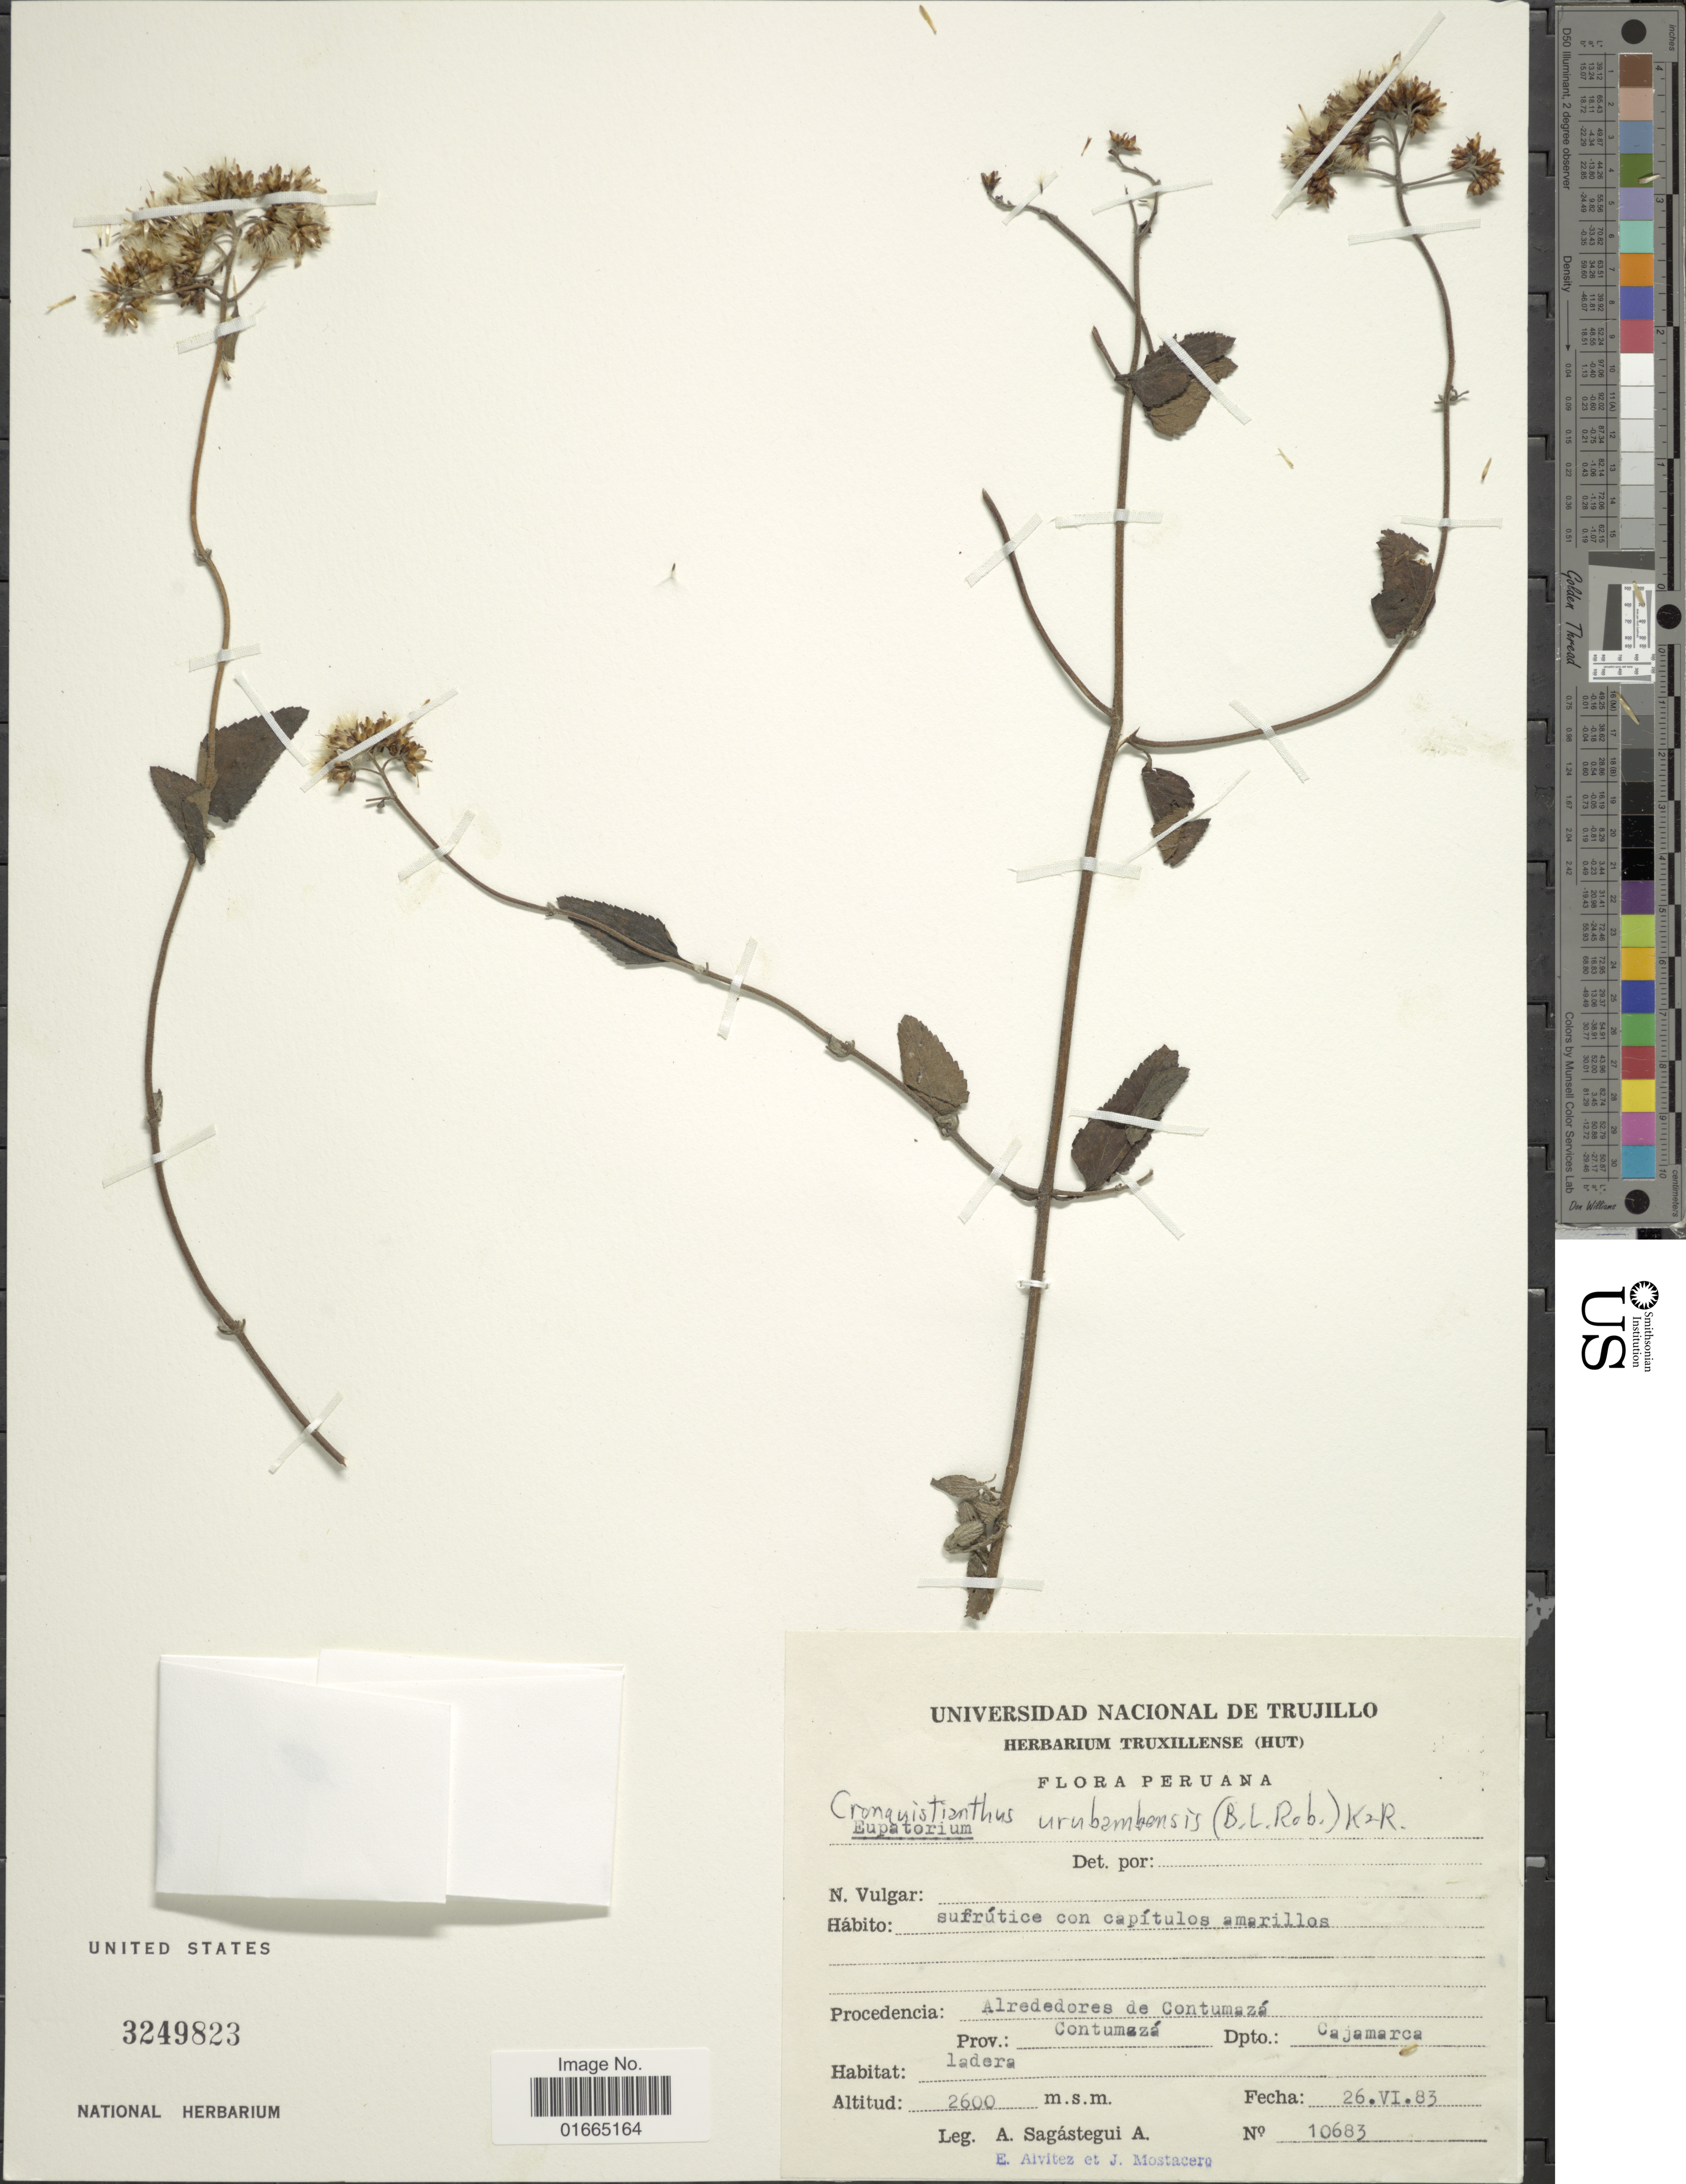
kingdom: Plantae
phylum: Tracheophyta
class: Magnoliopsida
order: Asterales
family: Asteraceae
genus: Cronquistianthus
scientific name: Cronquistianthus urubambensis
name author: (B.L. Rob.) R.M. King & H. Rob.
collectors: A. Sagástegui A., E. Alvitez I. & J. Mostacero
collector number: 10683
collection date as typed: Transcribed d/m/y: 26/6/83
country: Peru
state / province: Cajamarca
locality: Alrededores de Contumazá. Prov.: Contumazá. Dpto.: Cajamarca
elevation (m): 2600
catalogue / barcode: US 3249823